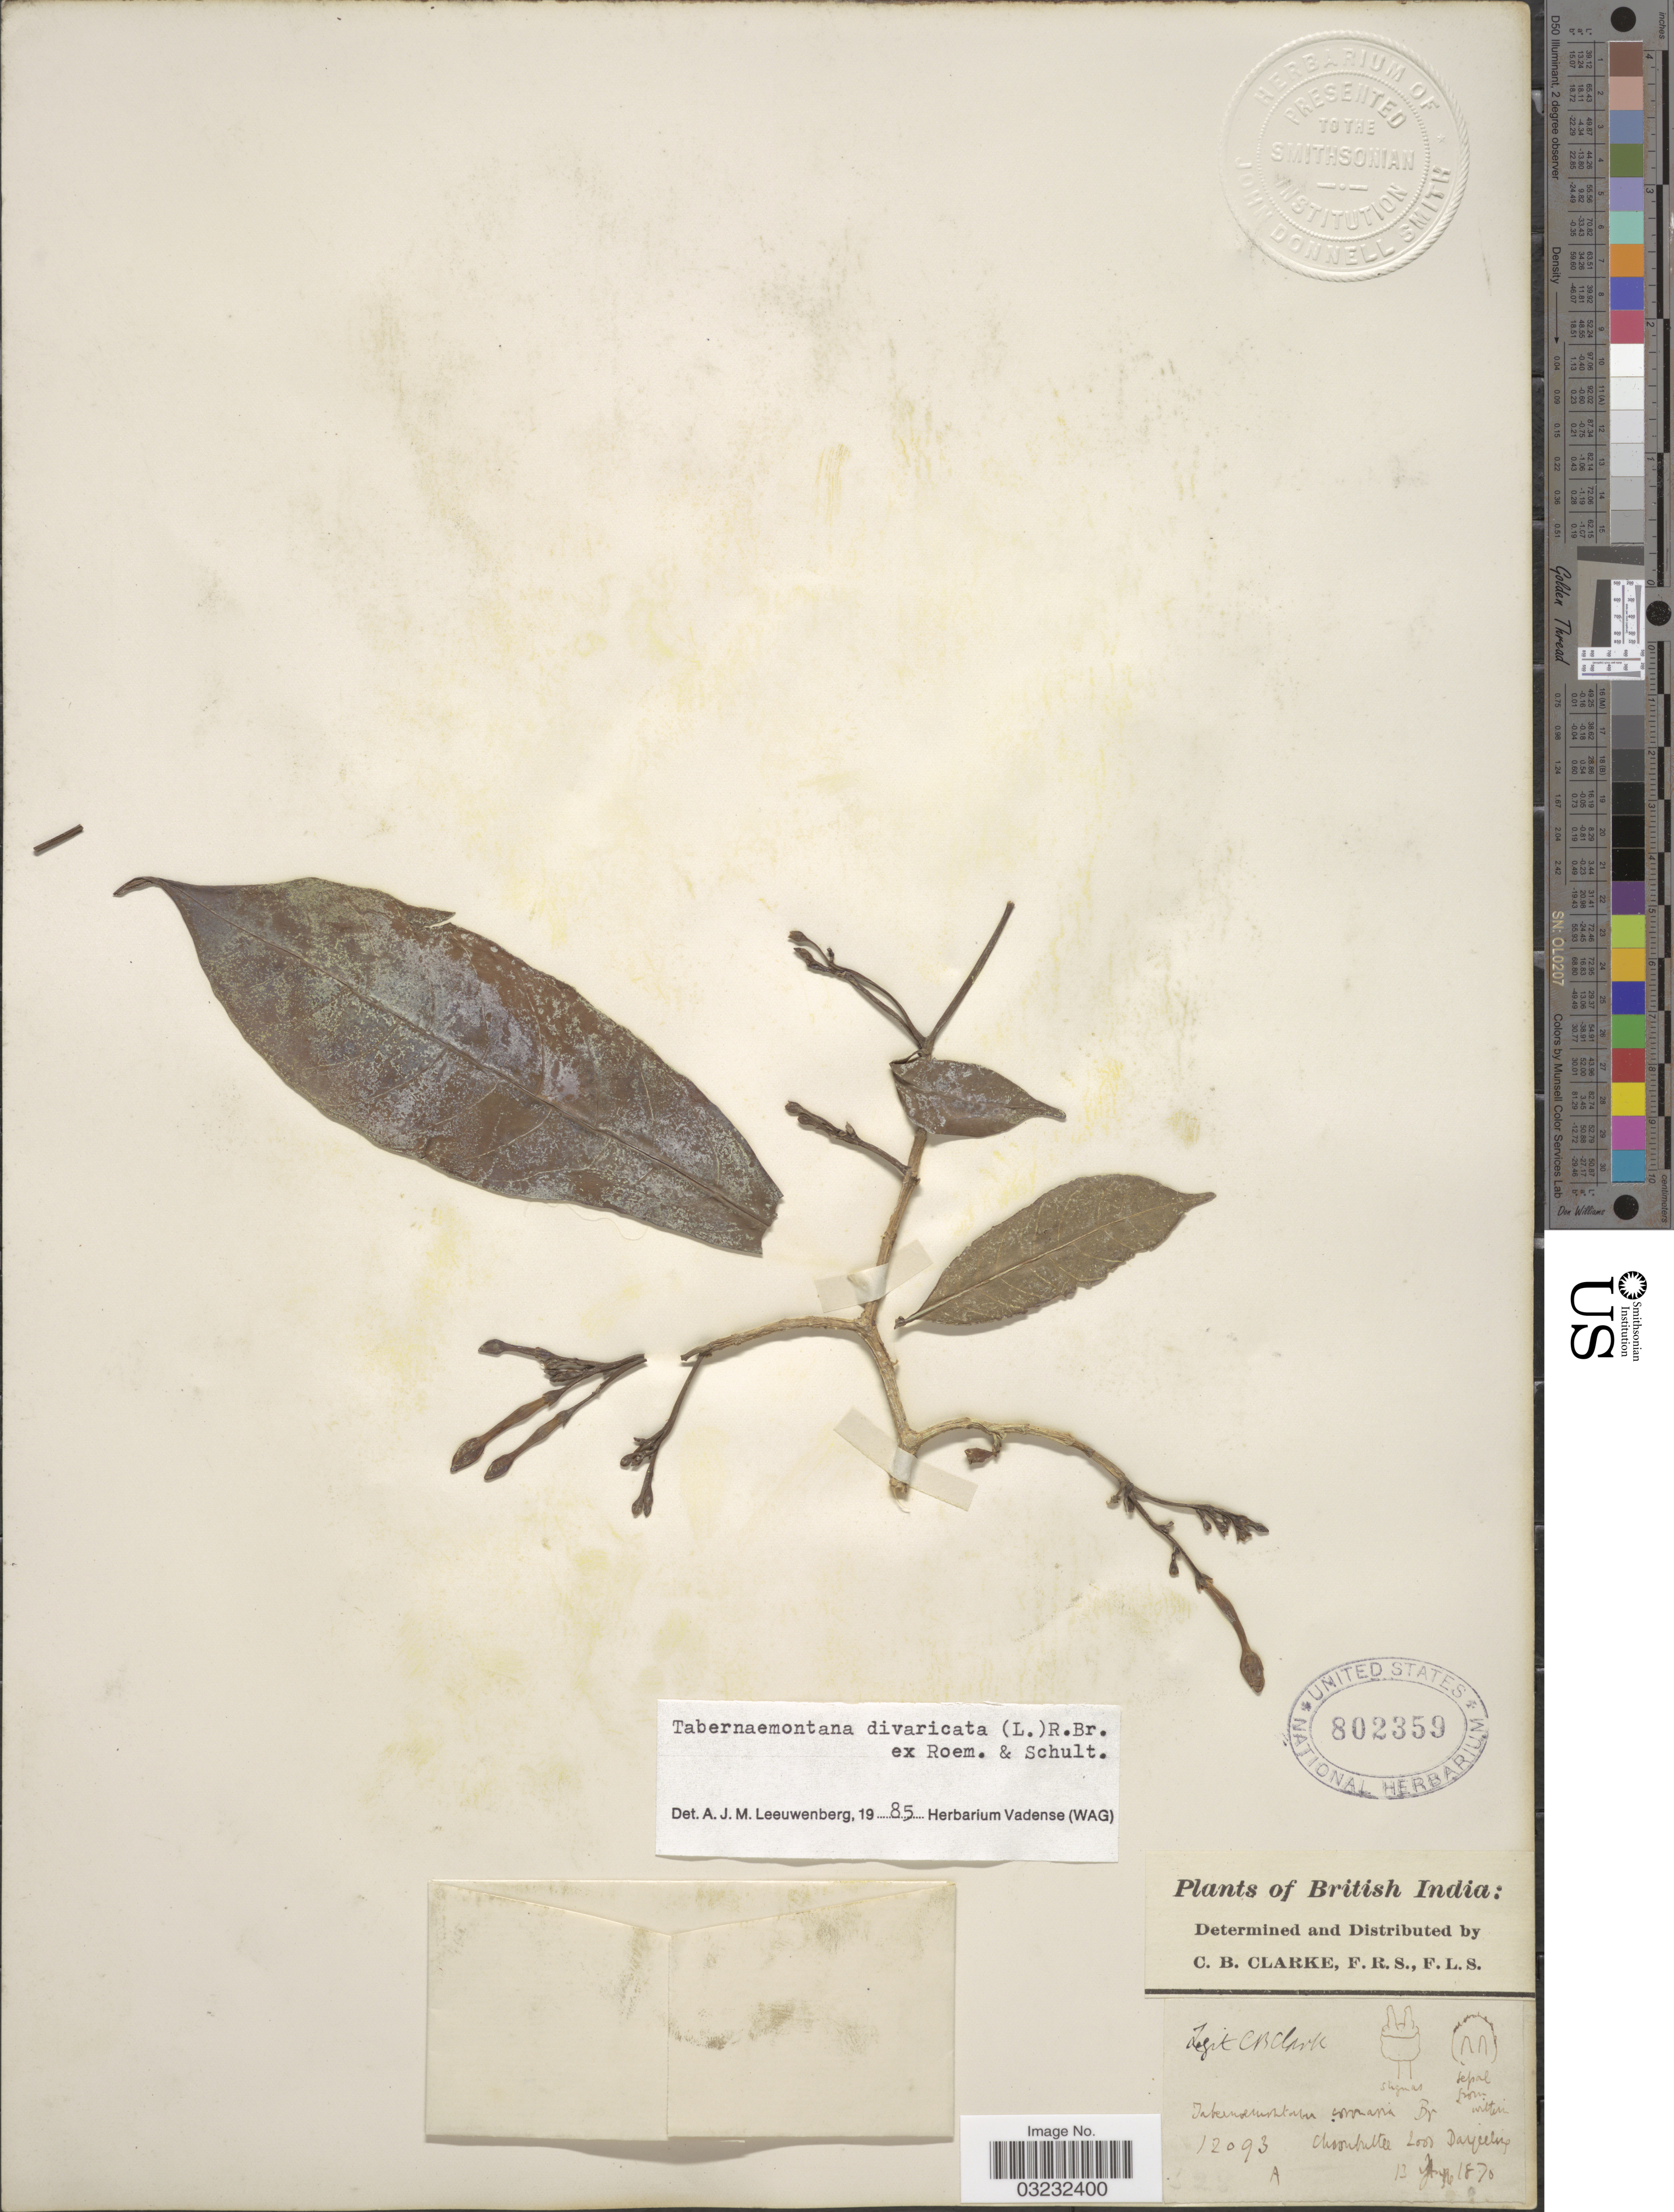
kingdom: Plantae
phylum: Tracheophyta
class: Magnoliopsida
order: Gentianales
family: Apocynaceae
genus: Tabernaemontana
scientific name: Tabernaemontana divaricata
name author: (L.) R. Br. ex Roem. & Schult.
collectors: C. B. Clarke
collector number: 12093A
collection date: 1870-06-13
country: India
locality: British India: [illegible text], Darjeeling.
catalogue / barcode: US 802359